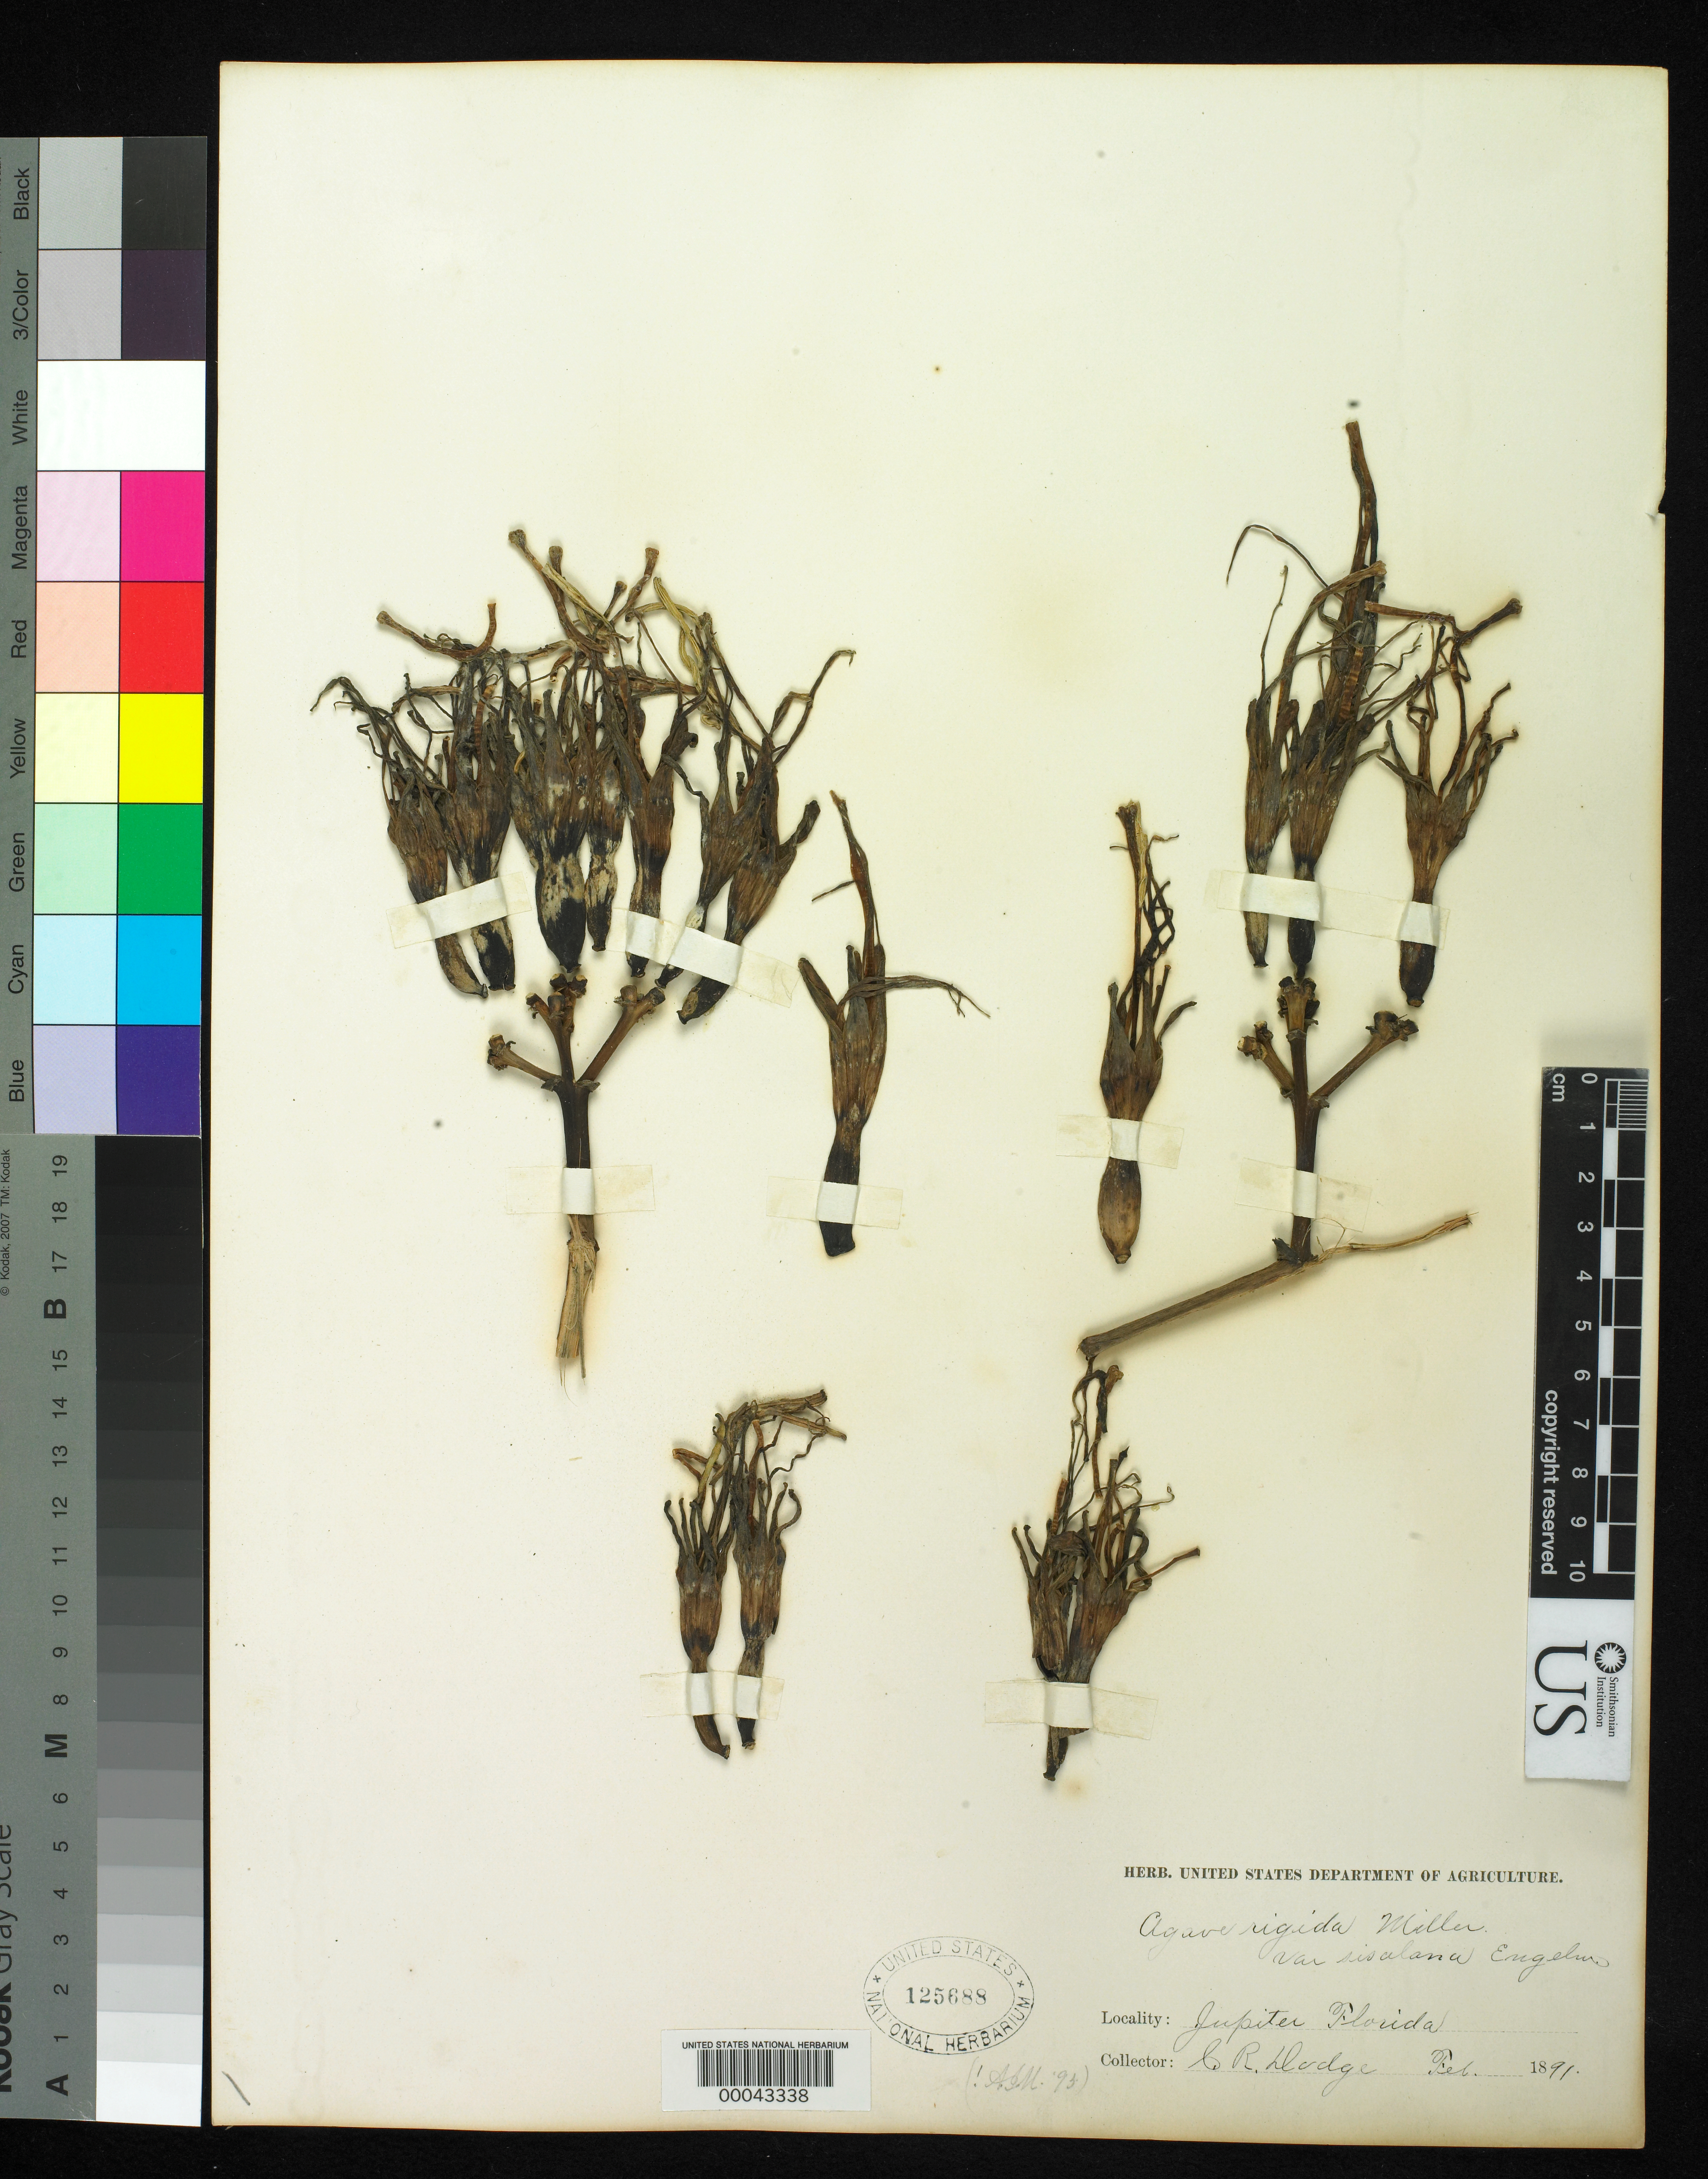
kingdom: Plantae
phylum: Tracheophyta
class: Liliopsida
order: Asparagales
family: Asparagaceae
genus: Agave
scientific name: Agave sisalana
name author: Perrine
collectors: C. Dodge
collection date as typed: Feb 1891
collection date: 1891-02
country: United States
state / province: Florida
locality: Jupiter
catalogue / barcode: US 125688